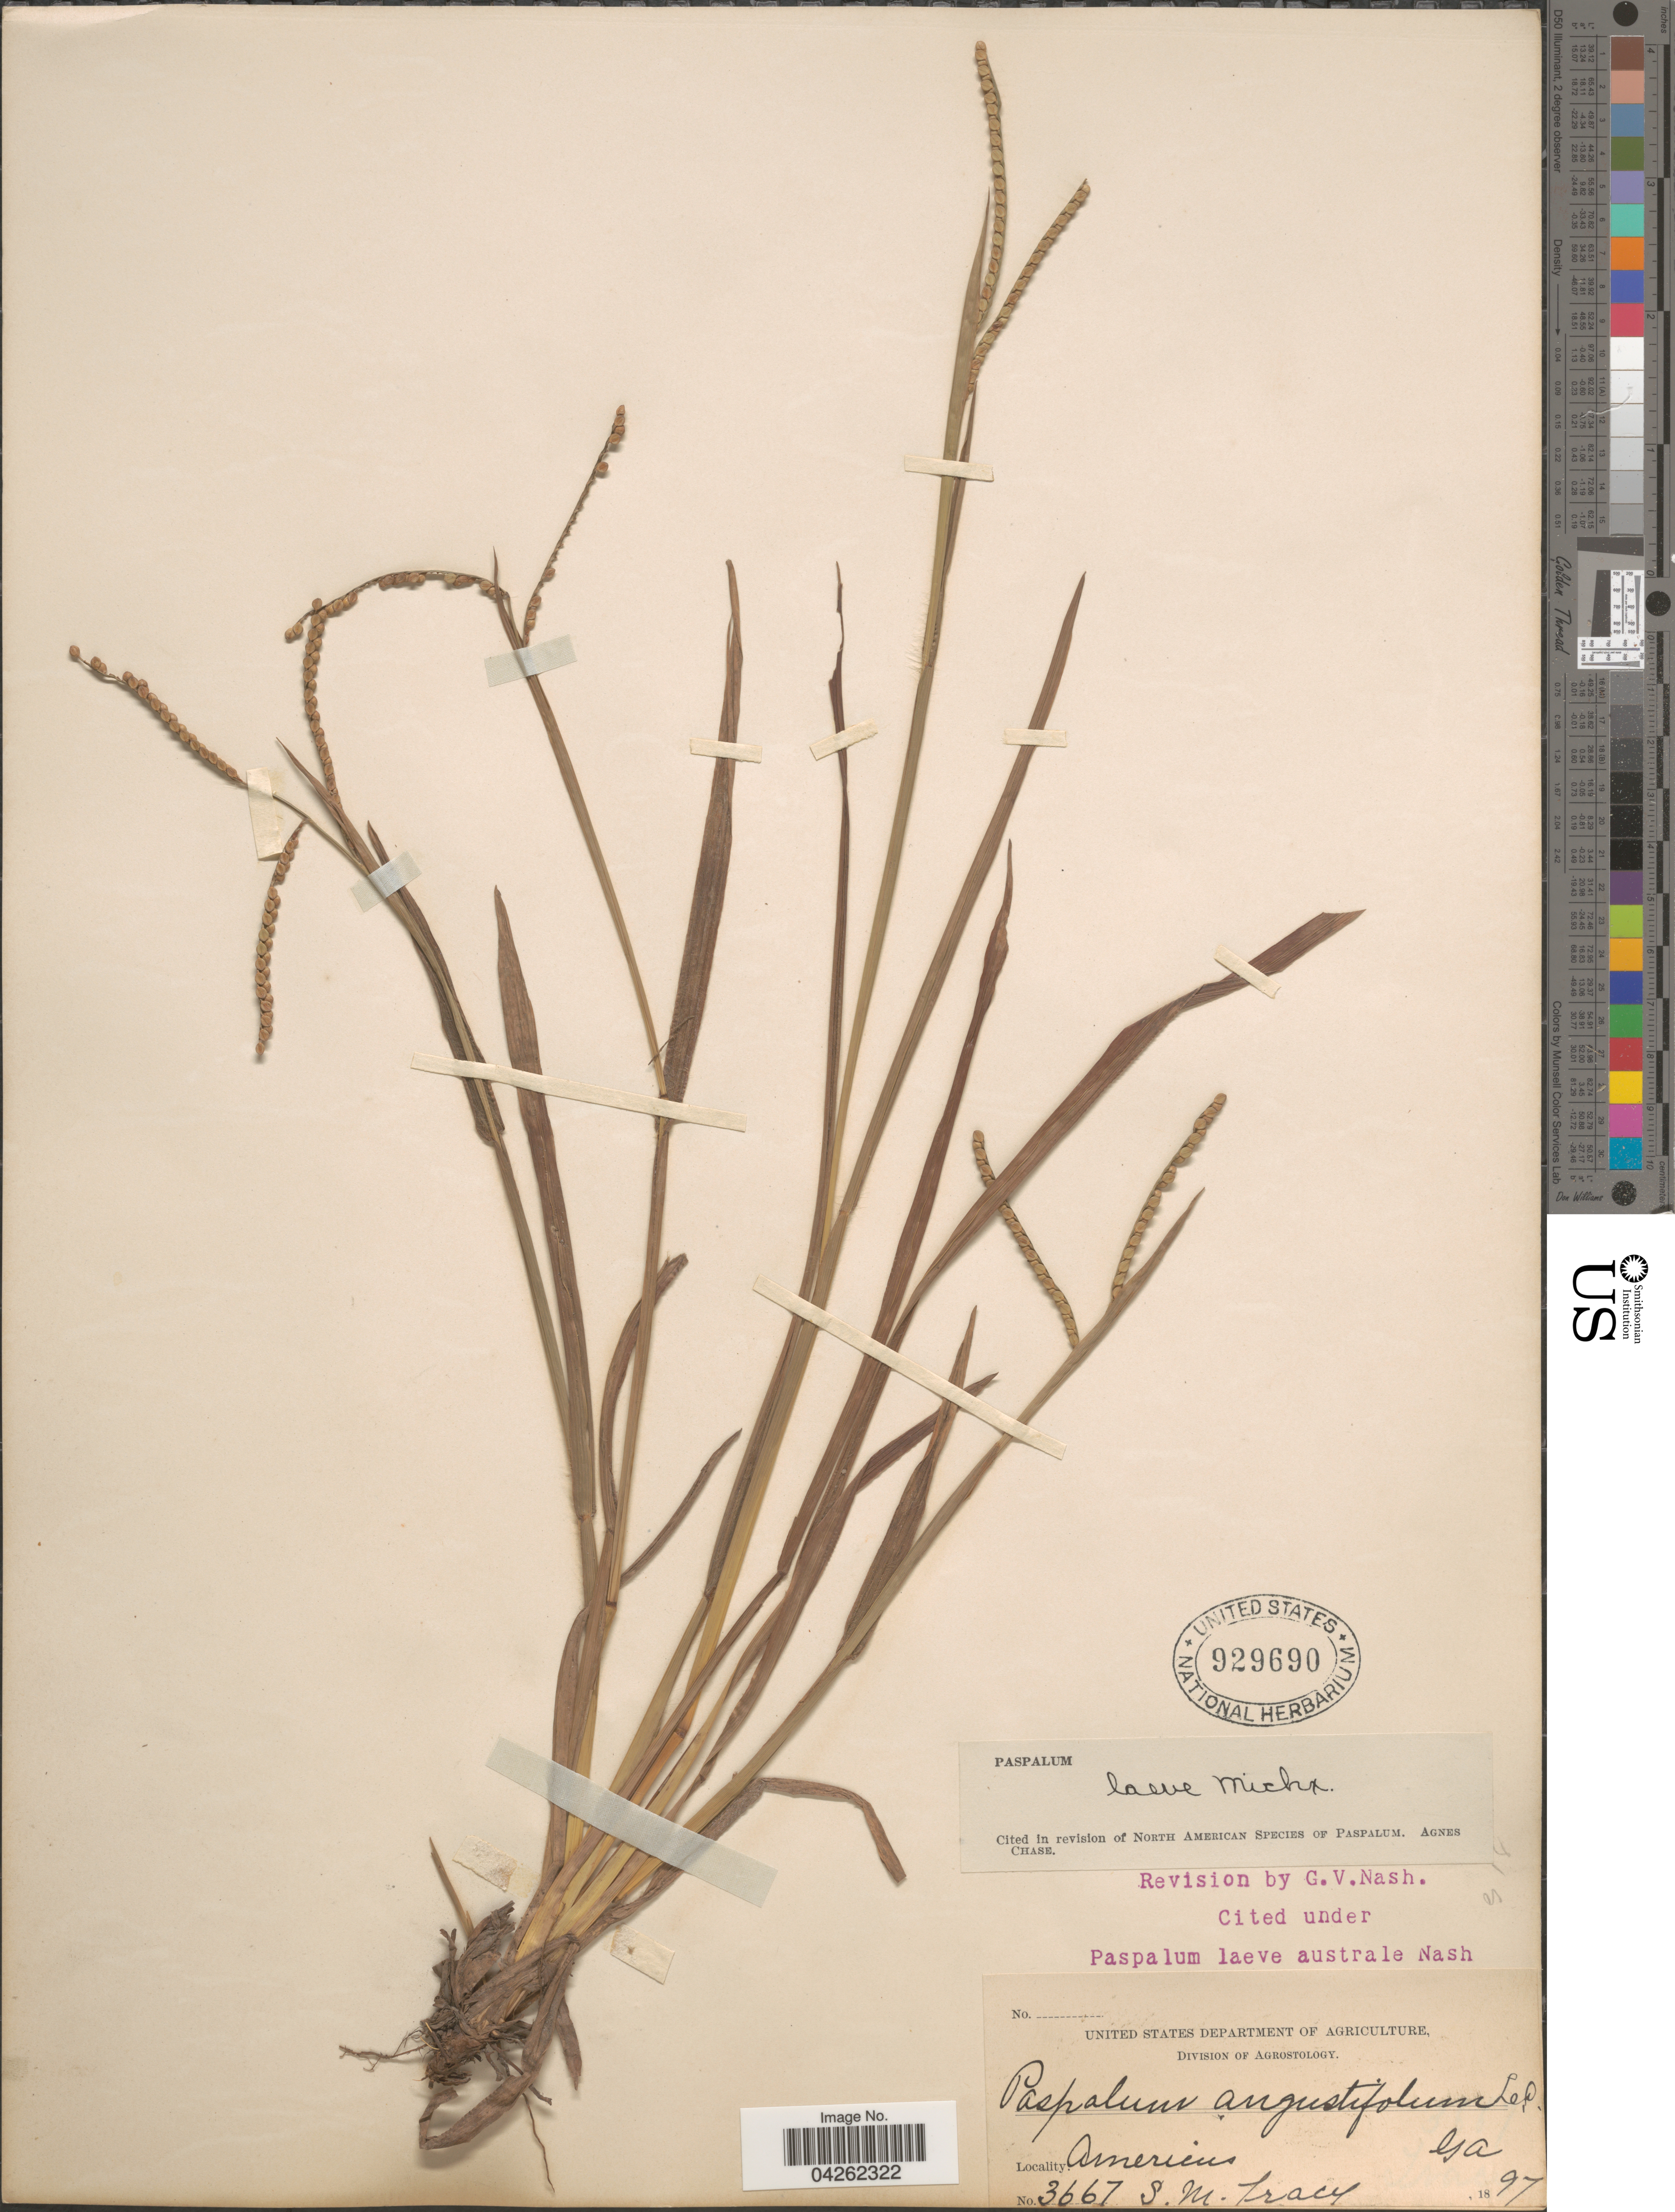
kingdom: Plantae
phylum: Tracheophyta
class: Liliopsida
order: Poales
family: Poaceae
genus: Paspalum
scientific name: Paspalum laeve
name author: Michx.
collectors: S. M. Tracy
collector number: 3667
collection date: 1897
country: United States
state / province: Georgia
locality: Americus.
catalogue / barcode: US 929690